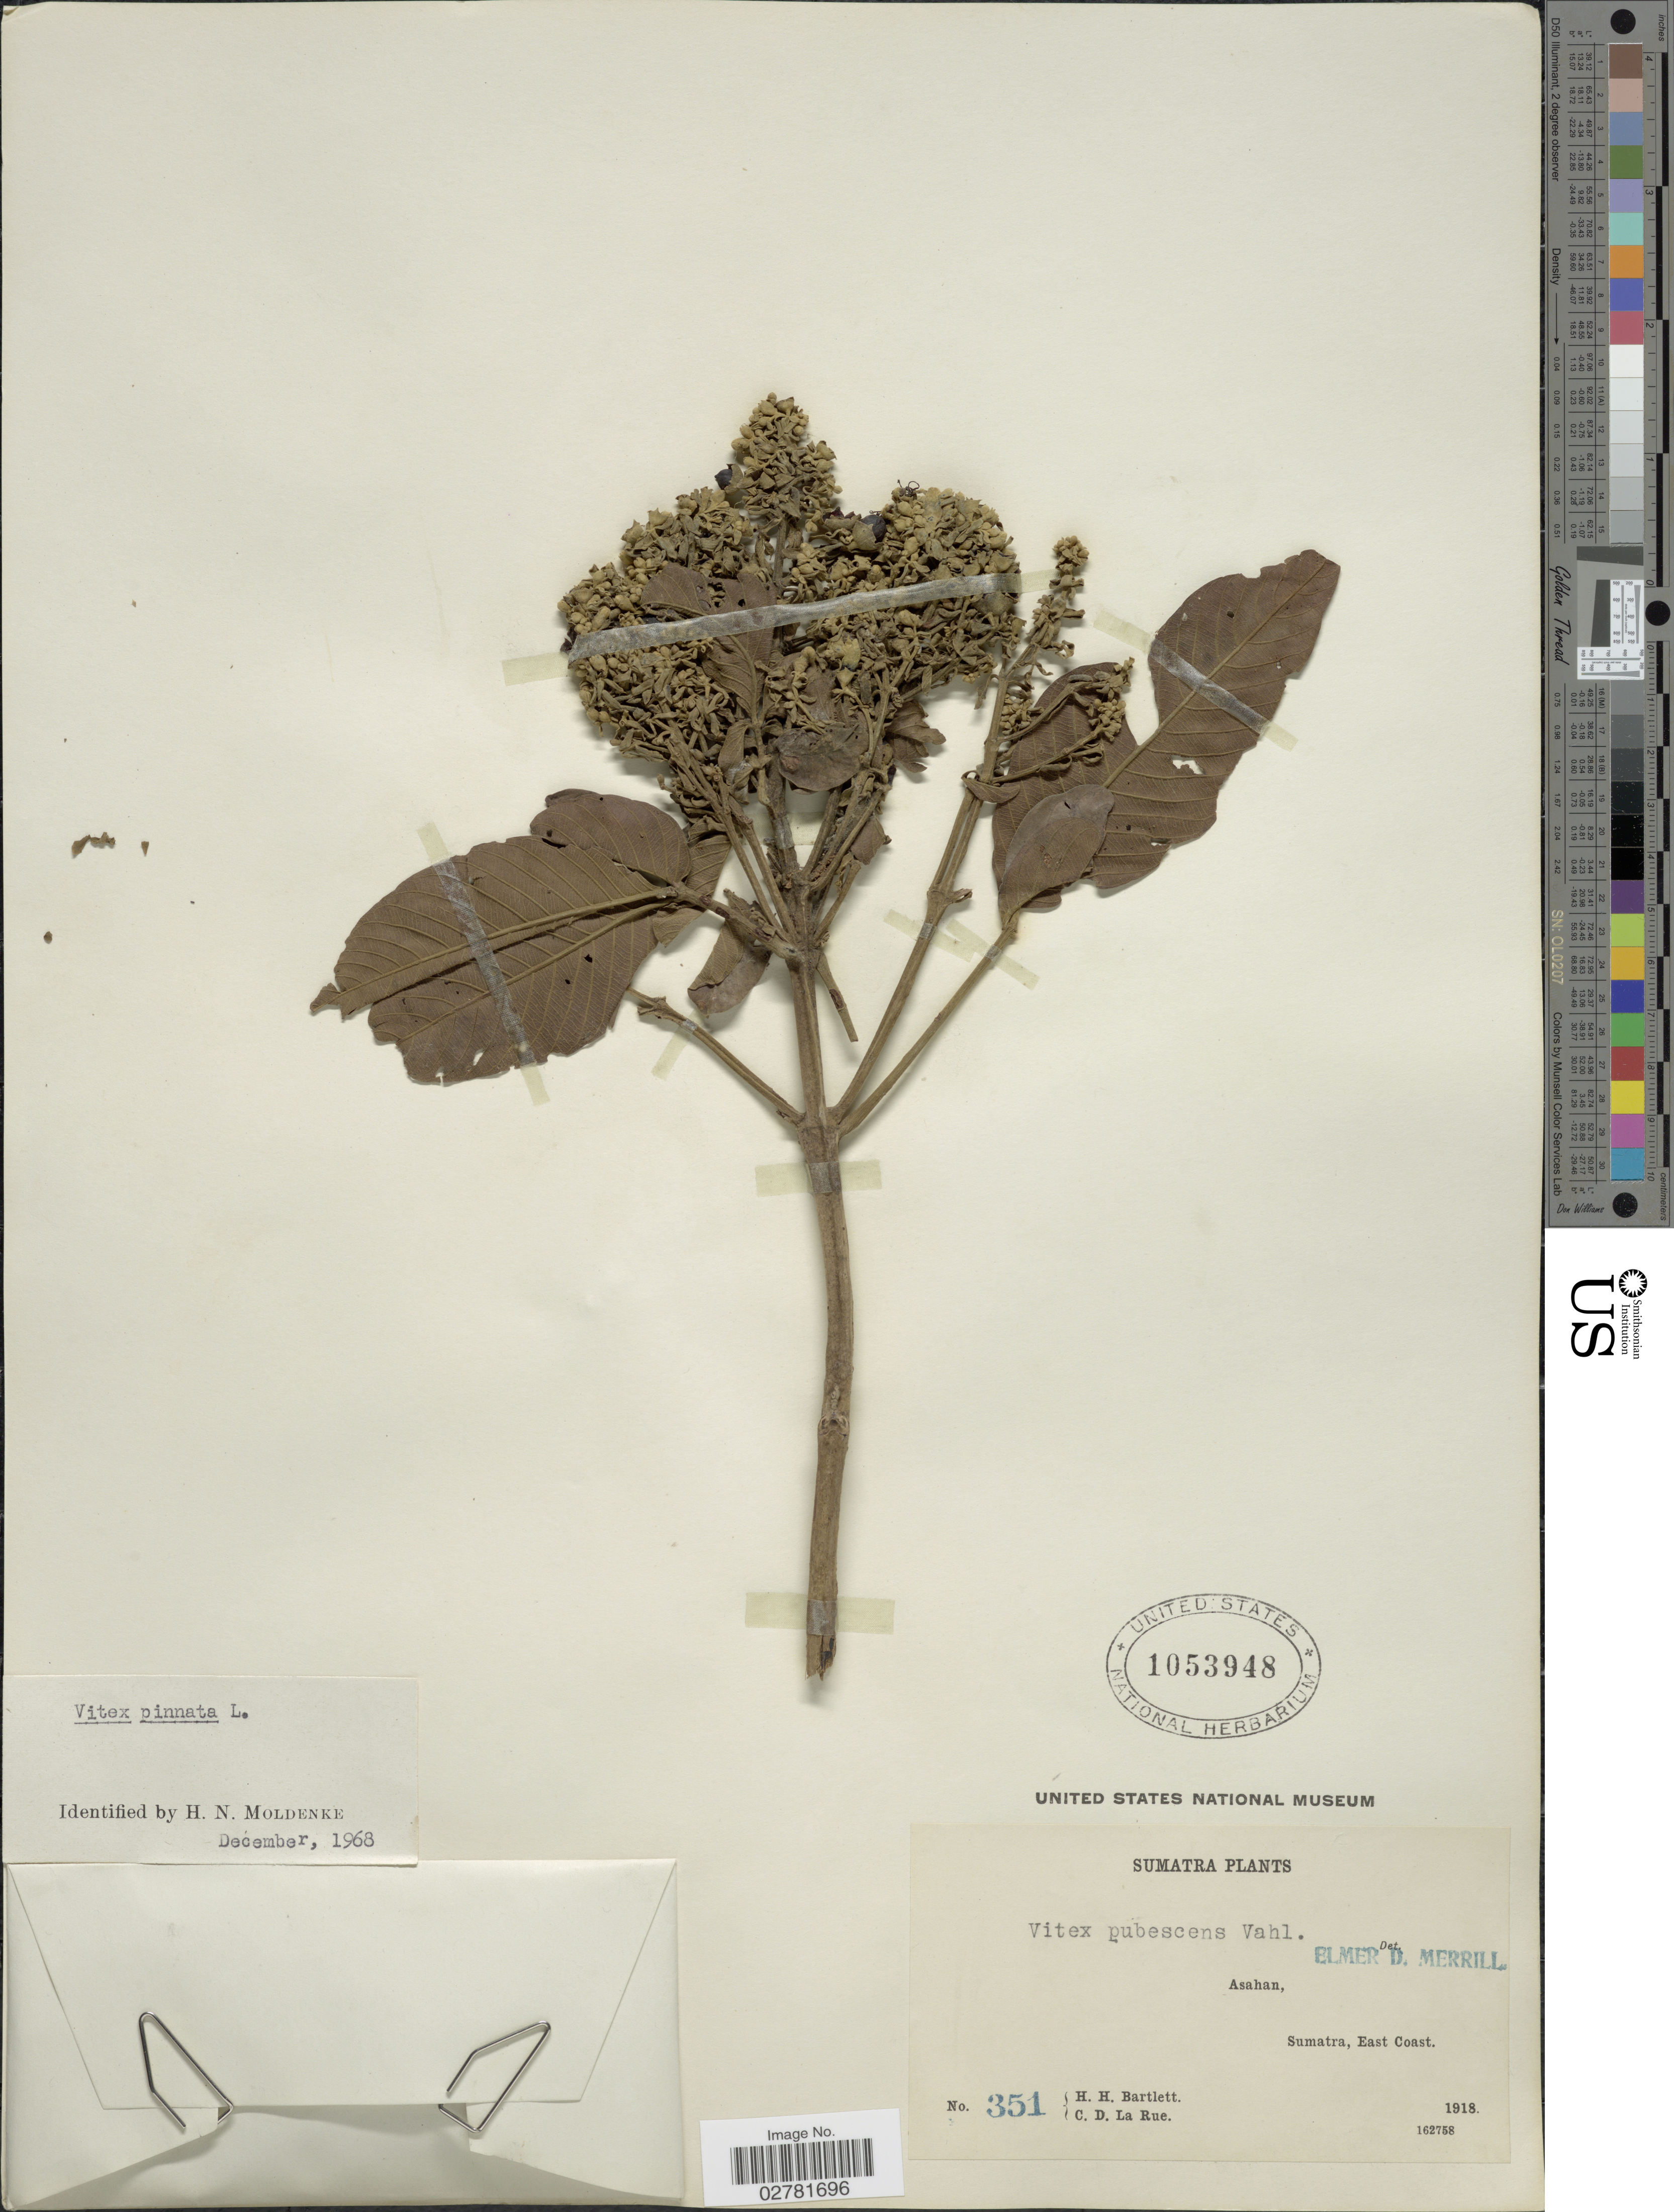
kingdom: Plantae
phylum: Tracheophyta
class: Magnoliopsida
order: Lamiales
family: Lamiaceae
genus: Vitex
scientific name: Vitex pinnata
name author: L.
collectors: H. H. Bartlett & C. La Rue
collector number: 351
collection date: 1918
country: Indonesia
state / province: Sumatra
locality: Asahan, East Coast.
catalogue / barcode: US 1053948